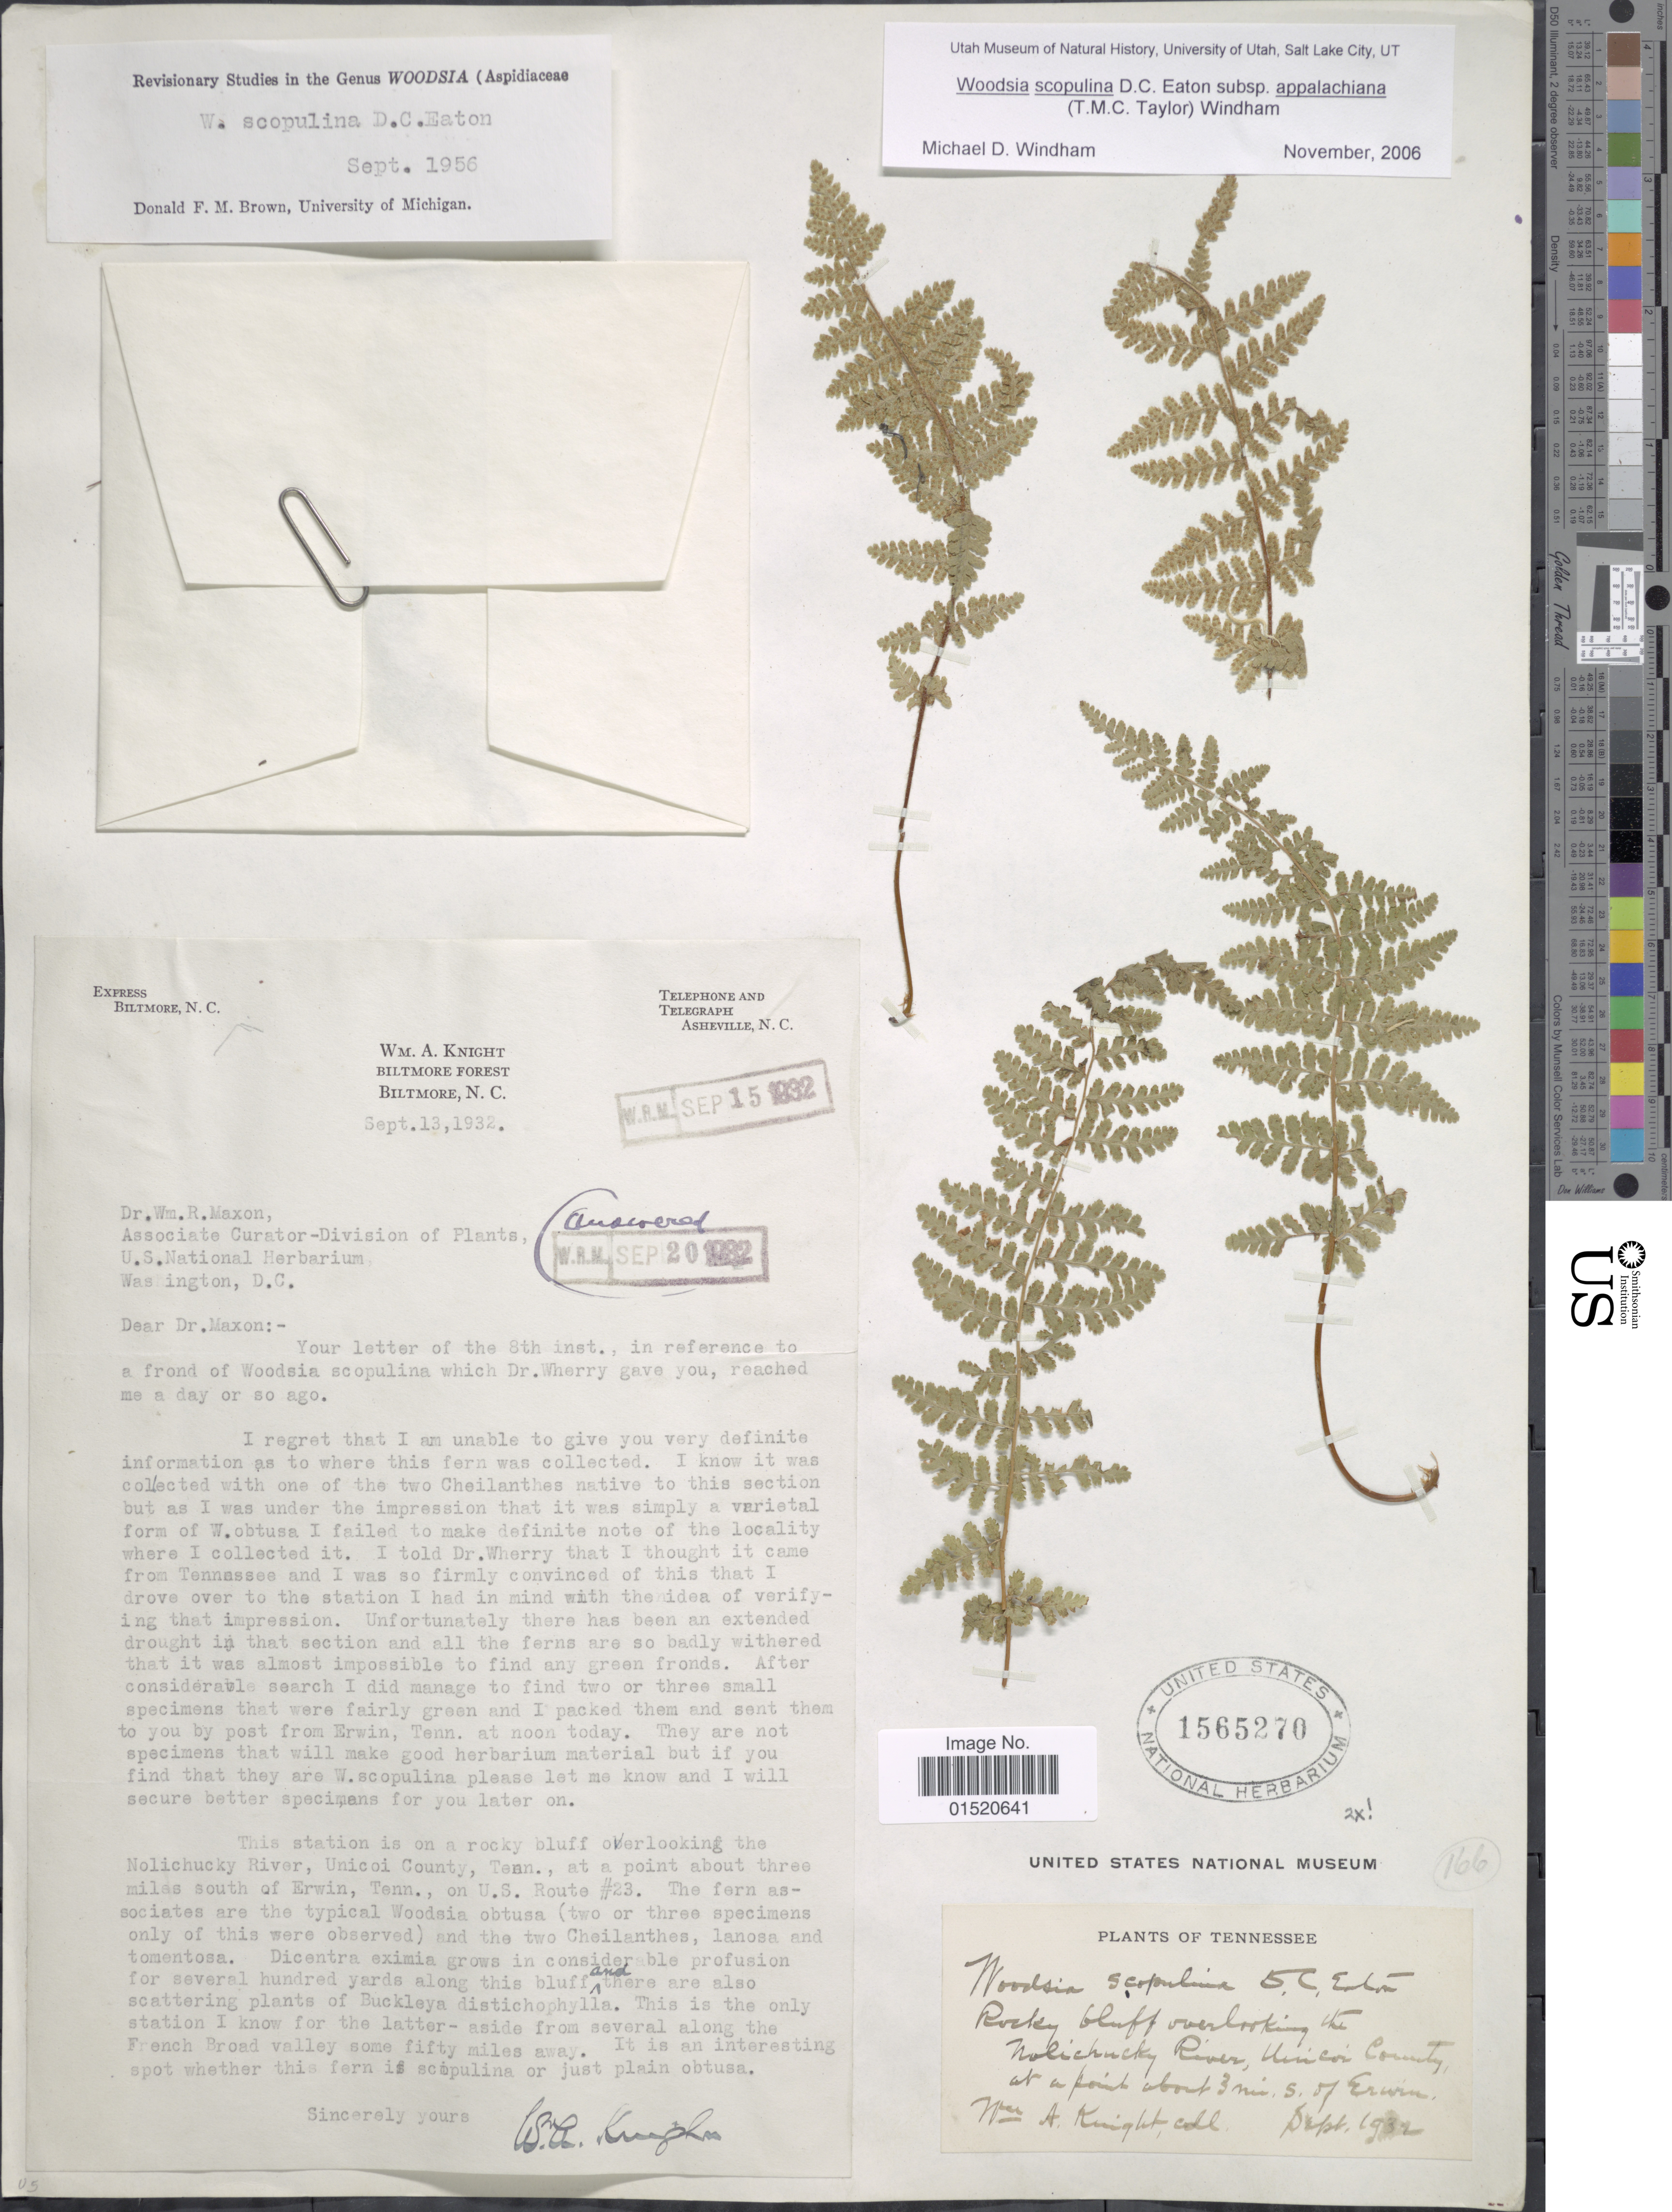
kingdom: Plantae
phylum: Tracheophyta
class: Polypodiopsida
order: Polypodiales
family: Woodsiaceae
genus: Woodsia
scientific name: Woodsia scopulina subsp. appalachiana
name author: (T.M.C. Taylor) Windham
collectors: W. Knight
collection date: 1932-09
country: United States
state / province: Tennessee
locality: Rocky bluff overlooking the Nolichucky River, Unicoi County, at a point about 3 mi. S. of Erwin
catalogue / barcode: US 1565270